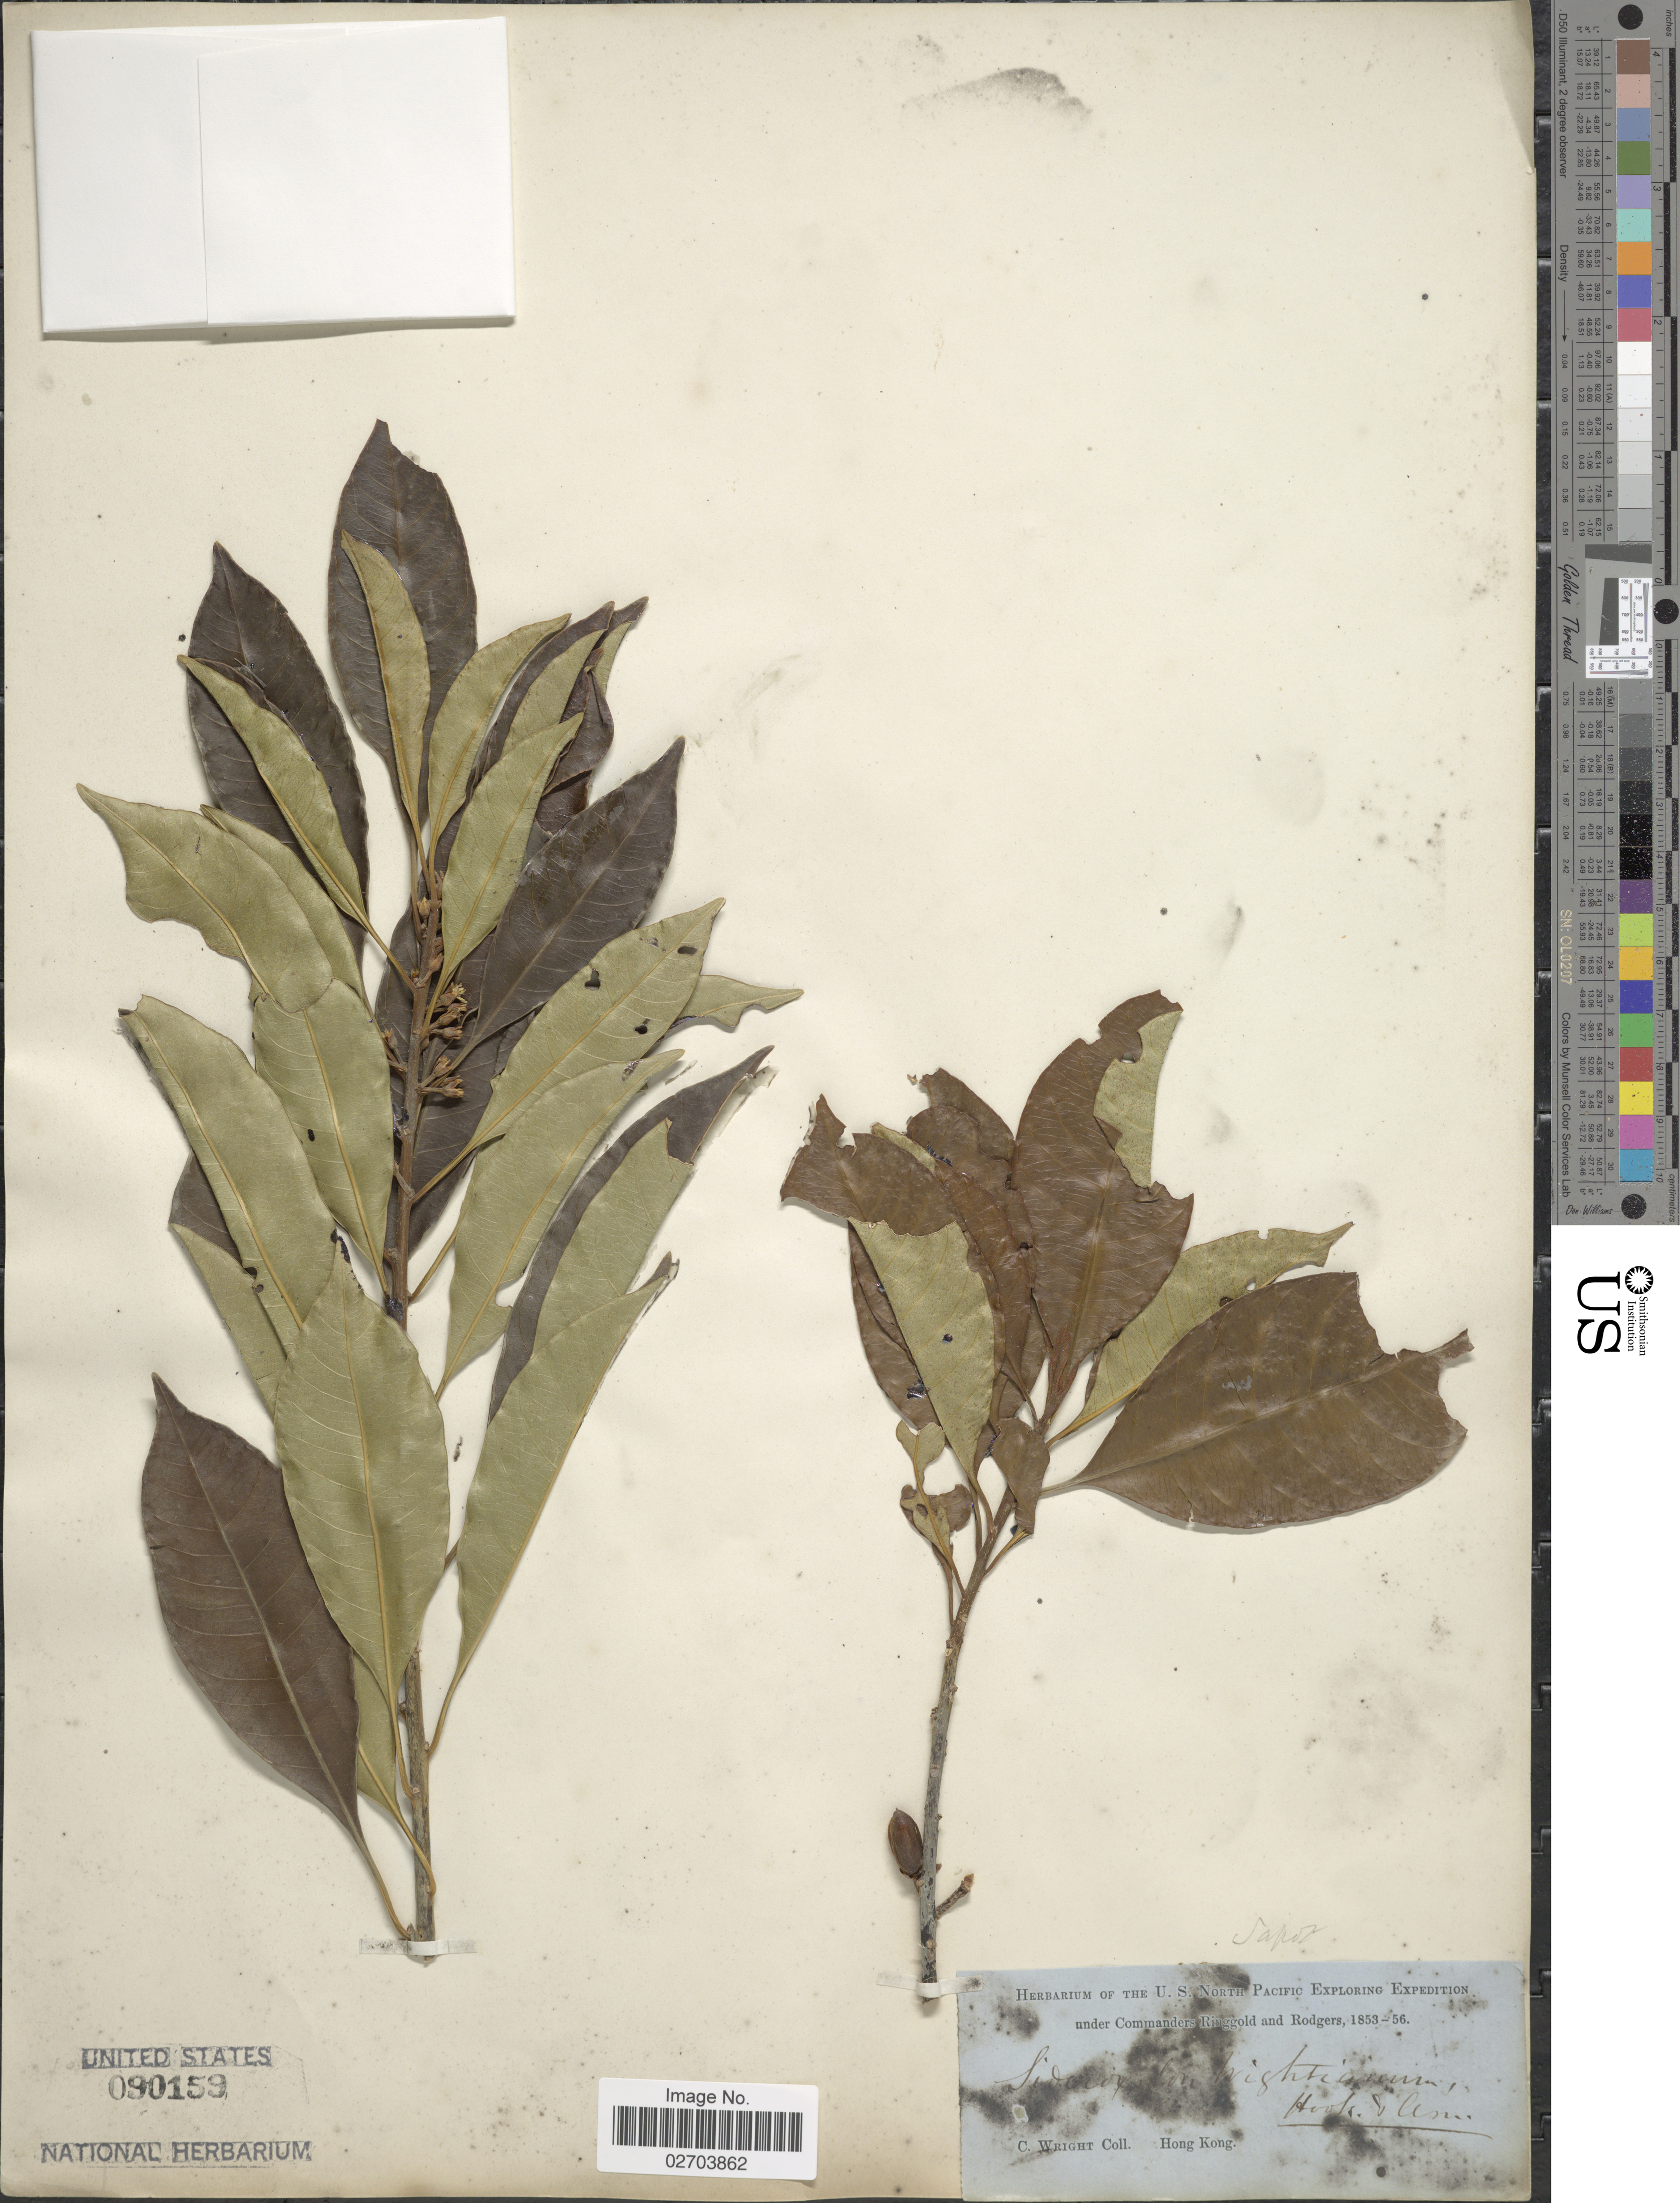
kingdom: Plantae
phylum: Tracheophyta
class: Magnoliopsida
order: Ericales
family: Sapotaceae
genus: Sideroxylon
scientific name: Sideroxylon wightianum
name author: Hook. & Arn.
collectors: C. Wright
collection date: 1853/1856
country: China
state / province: Hong Kong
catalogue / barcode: US 90159